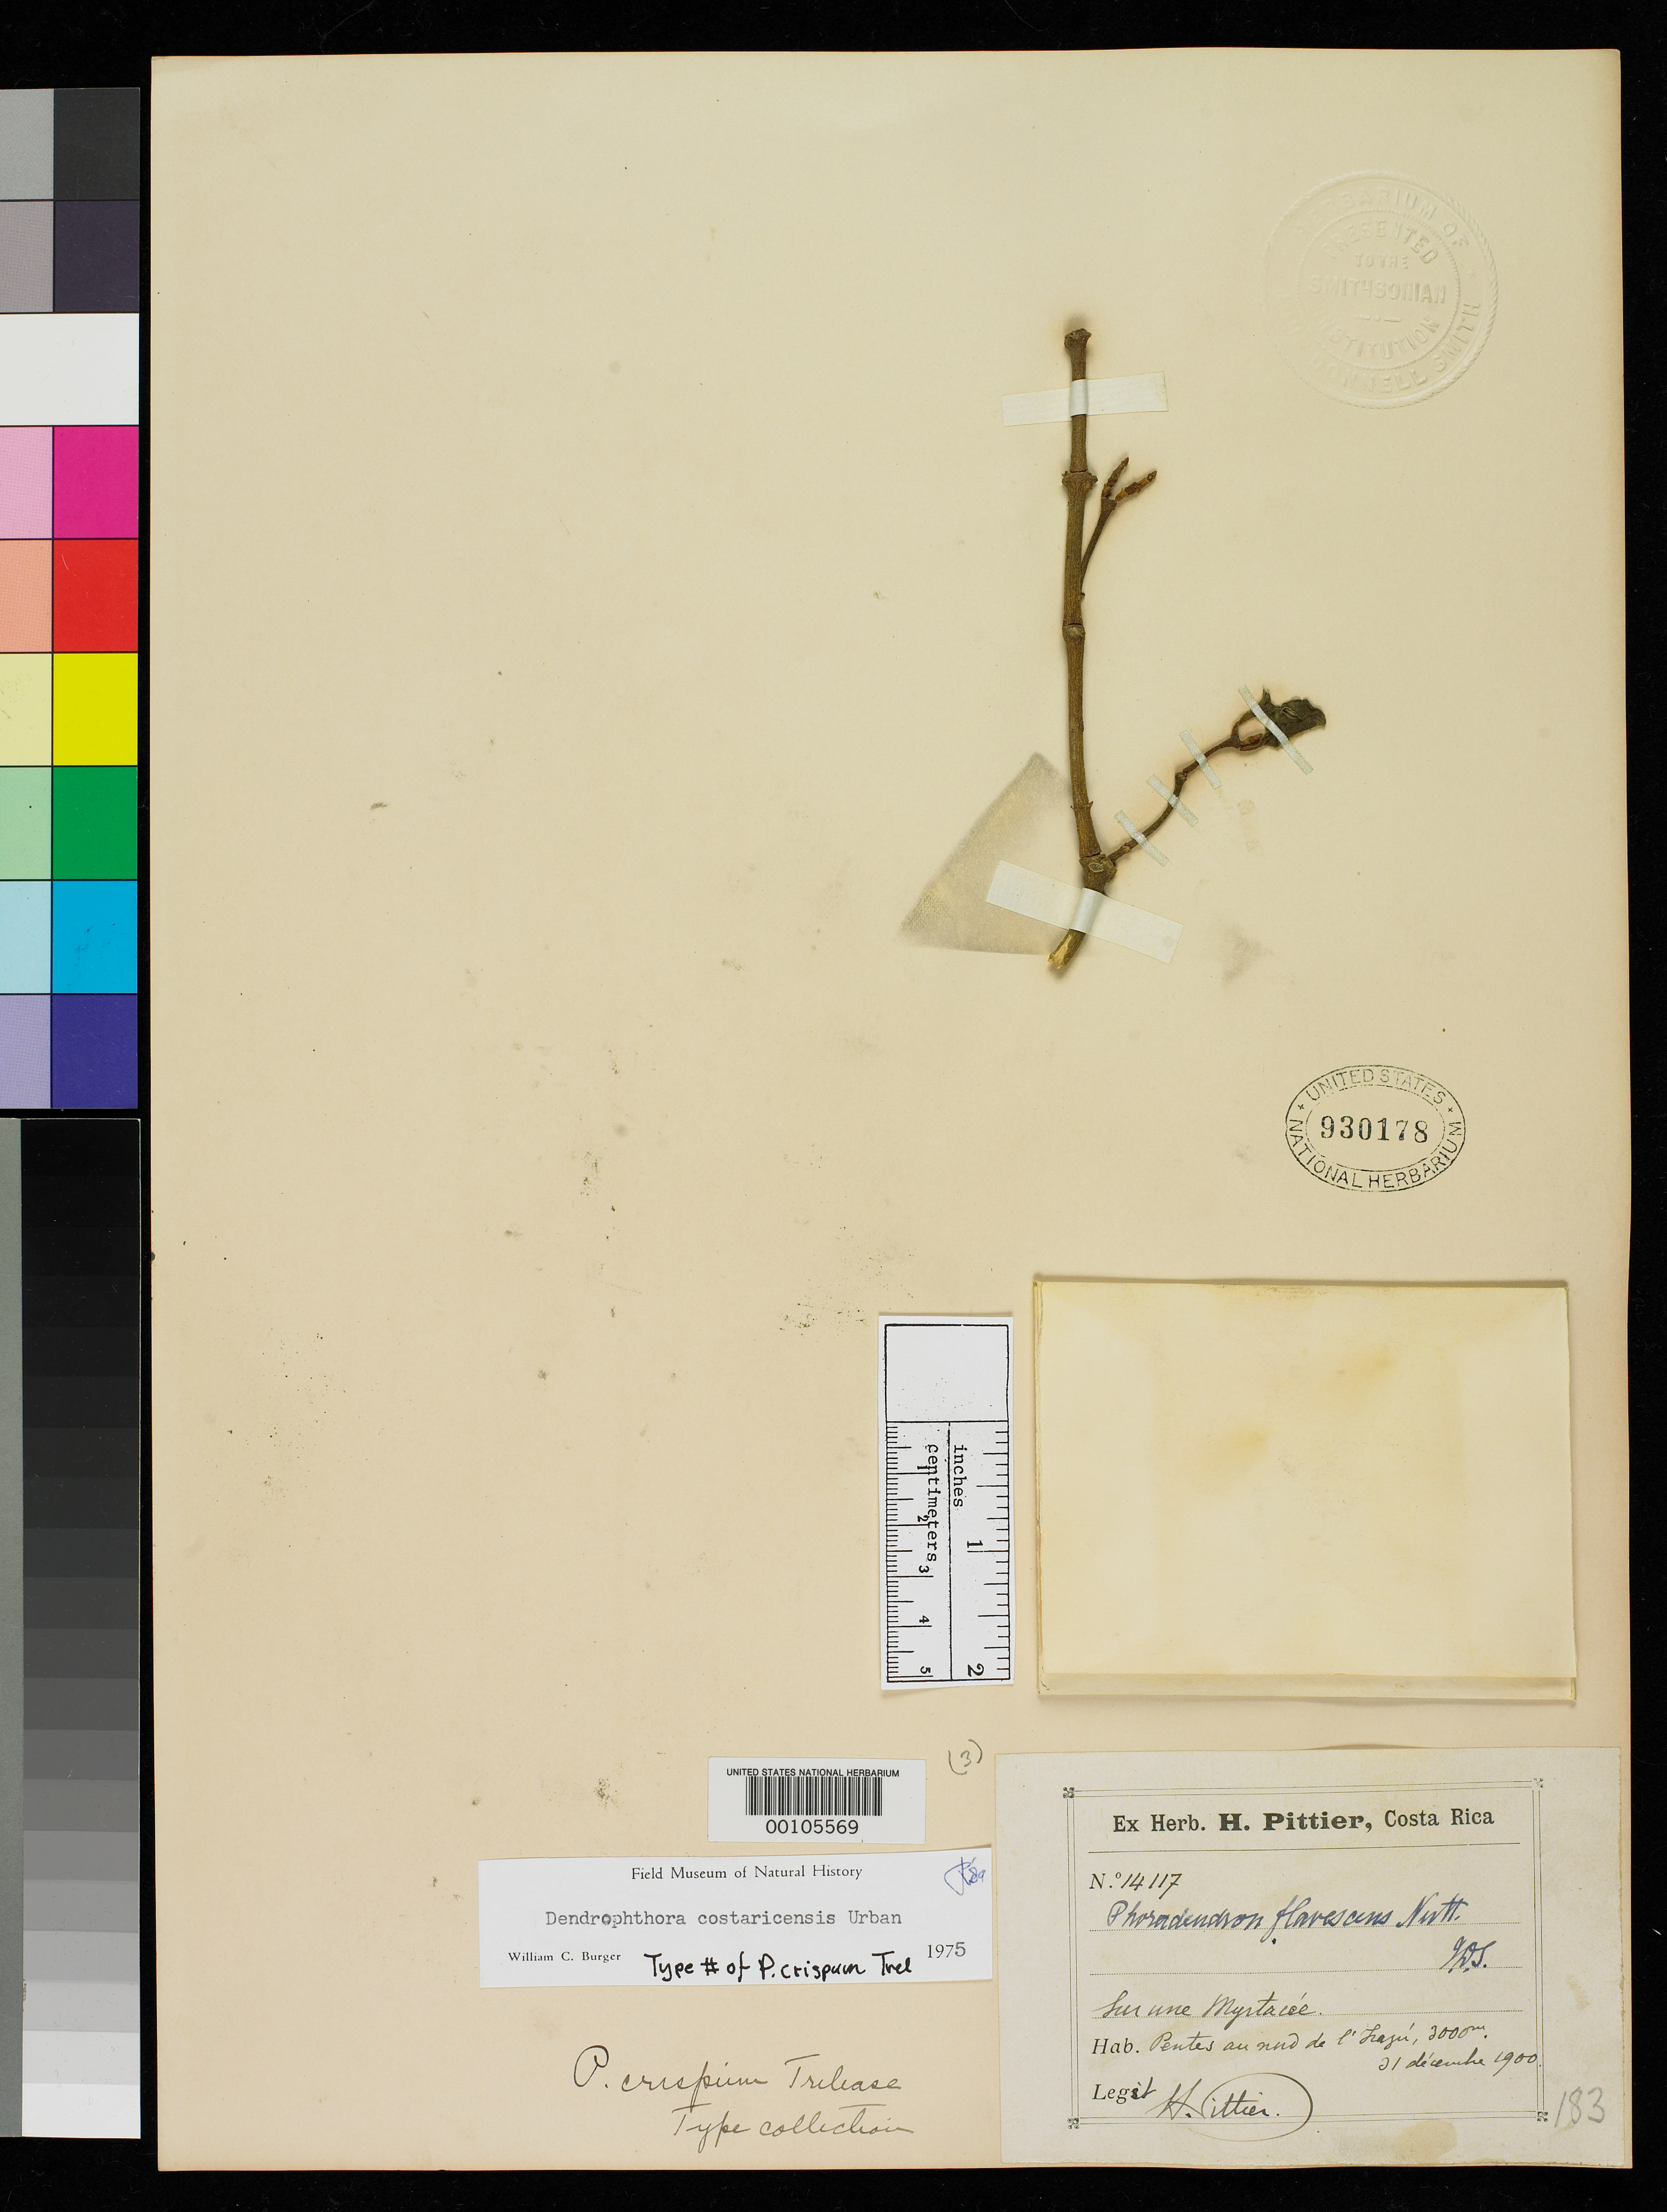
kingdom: Plantae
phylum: Tracheophyta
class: Magnoliopsida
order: Santalales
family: Viscaceae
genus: Phoradendron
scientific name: Phoradendron crispum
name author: Trel.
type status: Isotype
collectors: H. F. Pittier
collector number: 14117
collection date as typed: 31 Dec 1900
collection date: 1900-12-31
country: Costa Rica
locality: Irazu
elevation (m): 3000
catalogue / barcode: US 930178